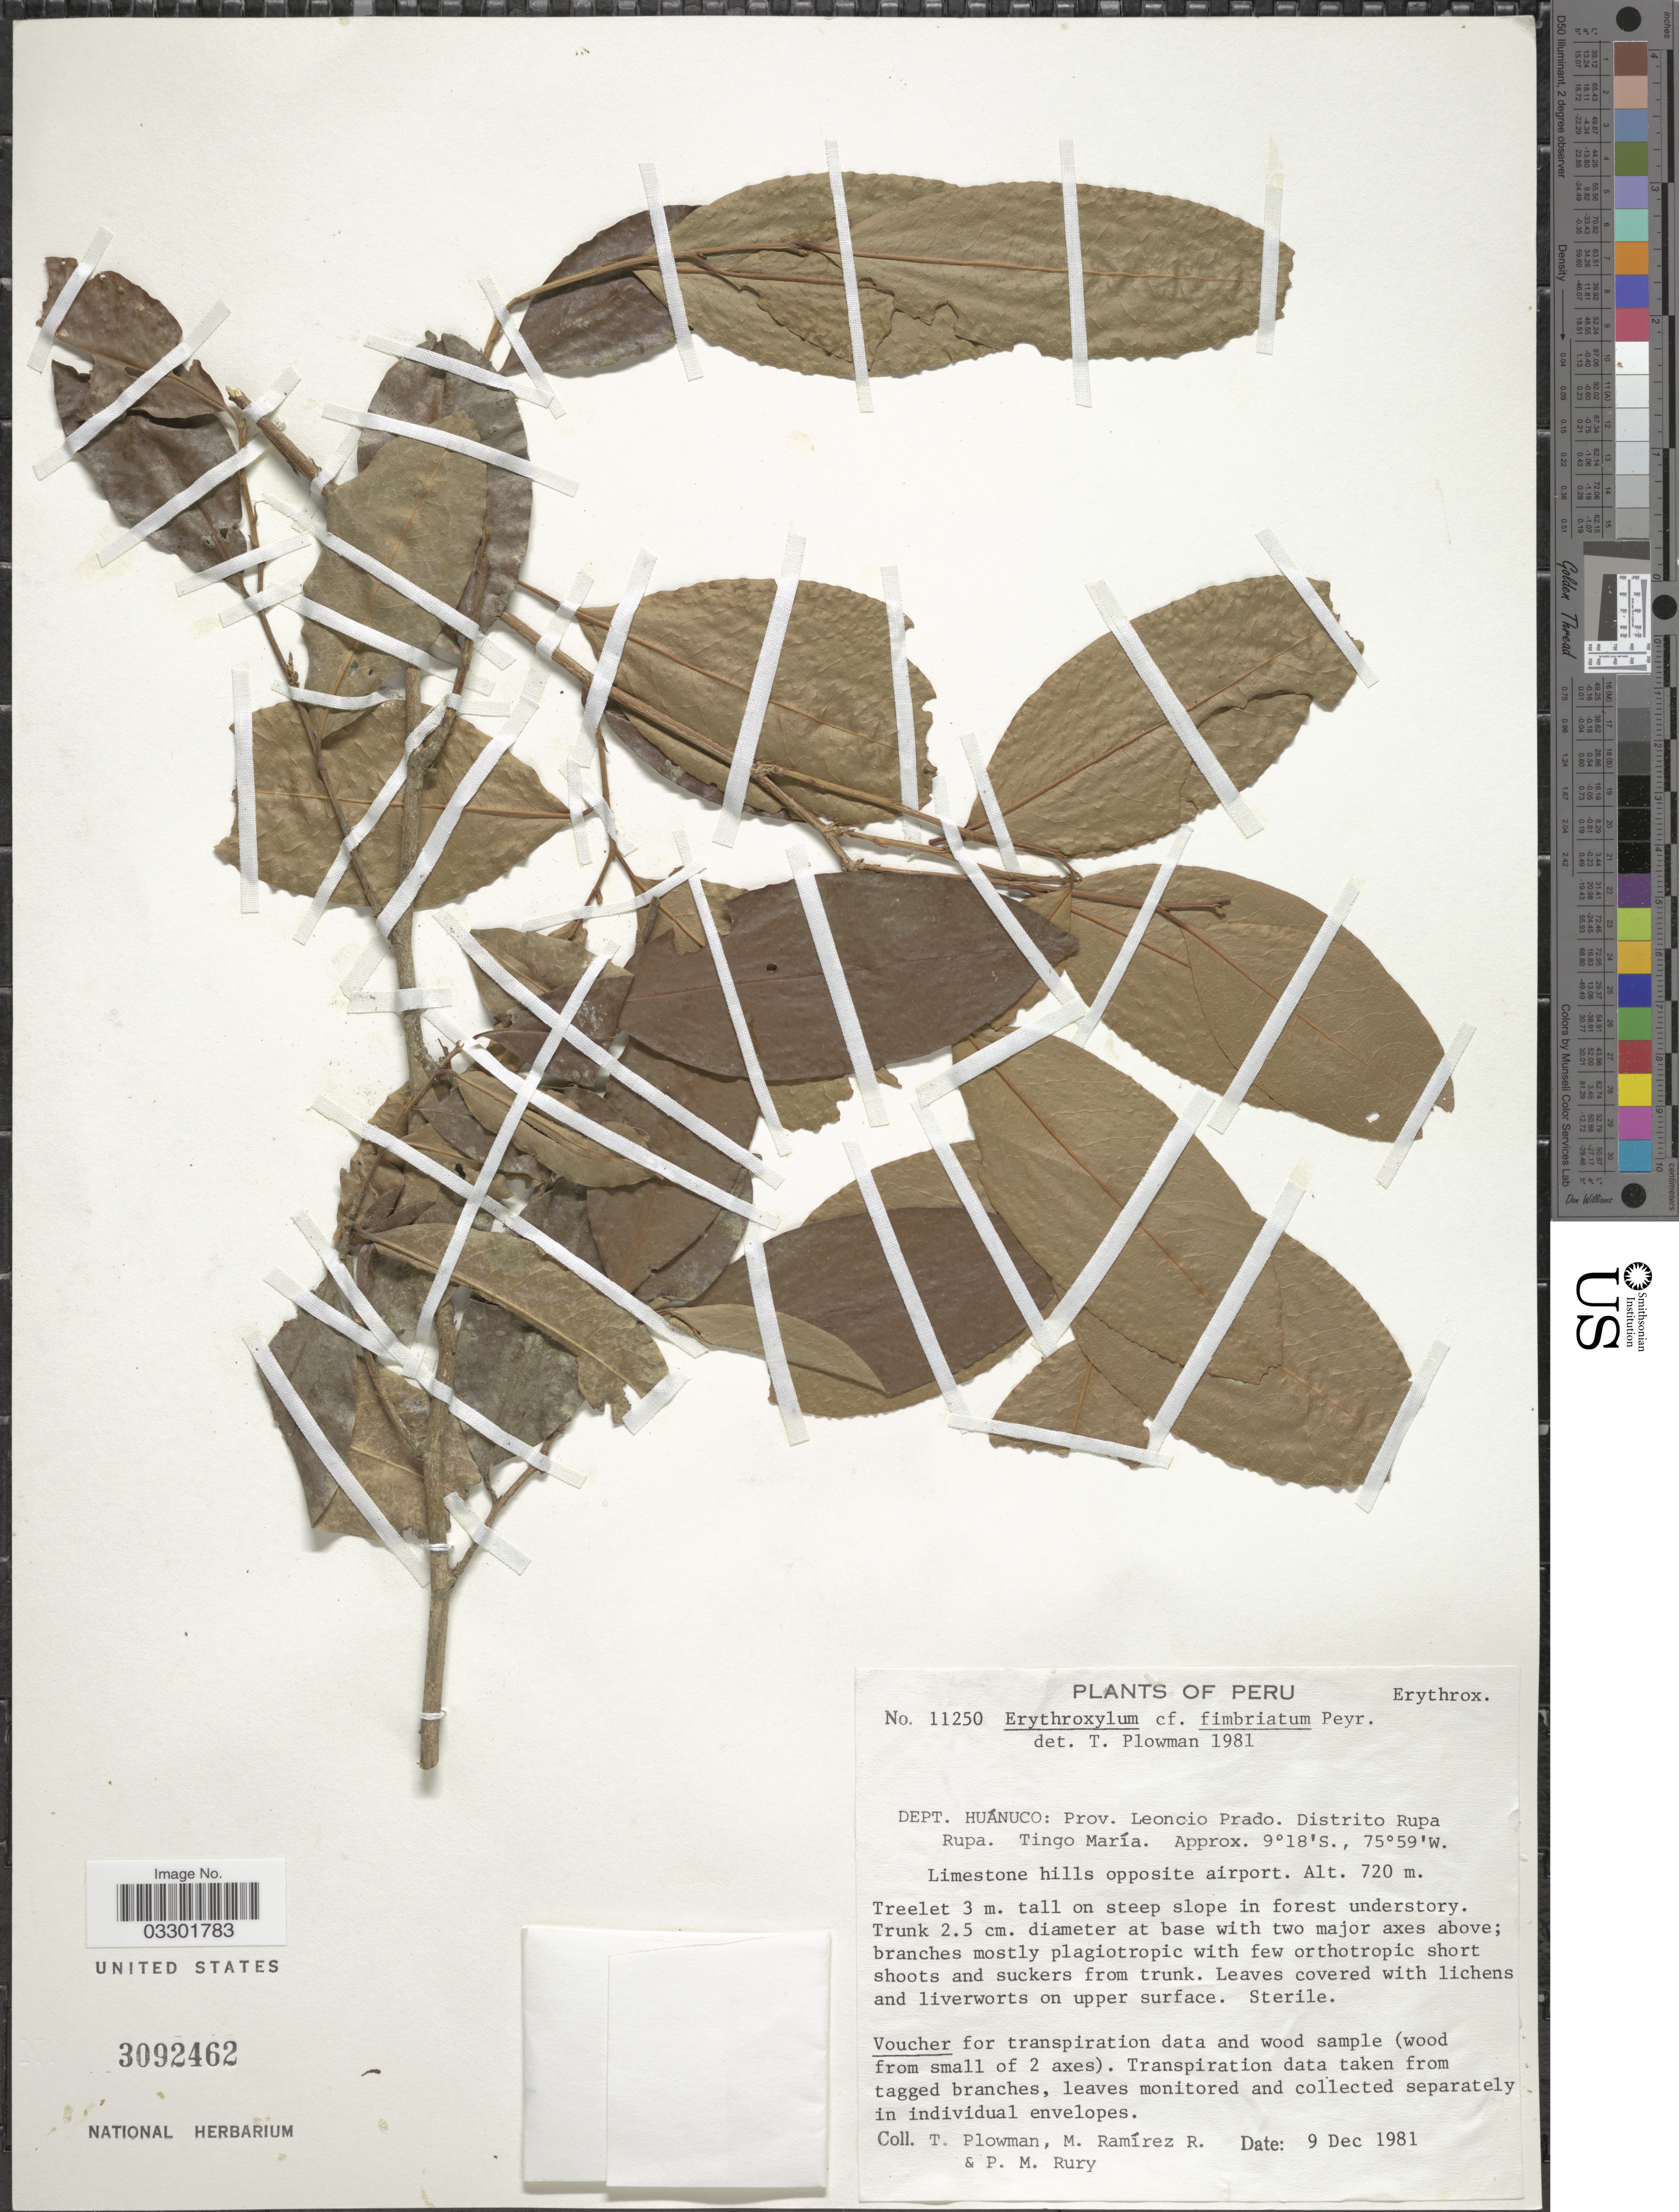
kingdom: Plantae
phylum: Tracheophyta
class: Magnoliopsida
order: Malpighiales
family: Erythroxylaceae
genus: Erythroxylum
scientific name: Erythroxylum fimbriatum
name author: Peyr.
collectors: T. Plowman, M. Ramirez R. & P. M. Rury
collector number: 11250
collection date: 1981-12-09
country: Peru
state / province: Huánuco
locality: Dept. Huánuco:Prov. Leoncio Prado. Distrito Rupa Rupa. Tingo María.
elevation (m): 720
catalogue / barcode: US 3092462